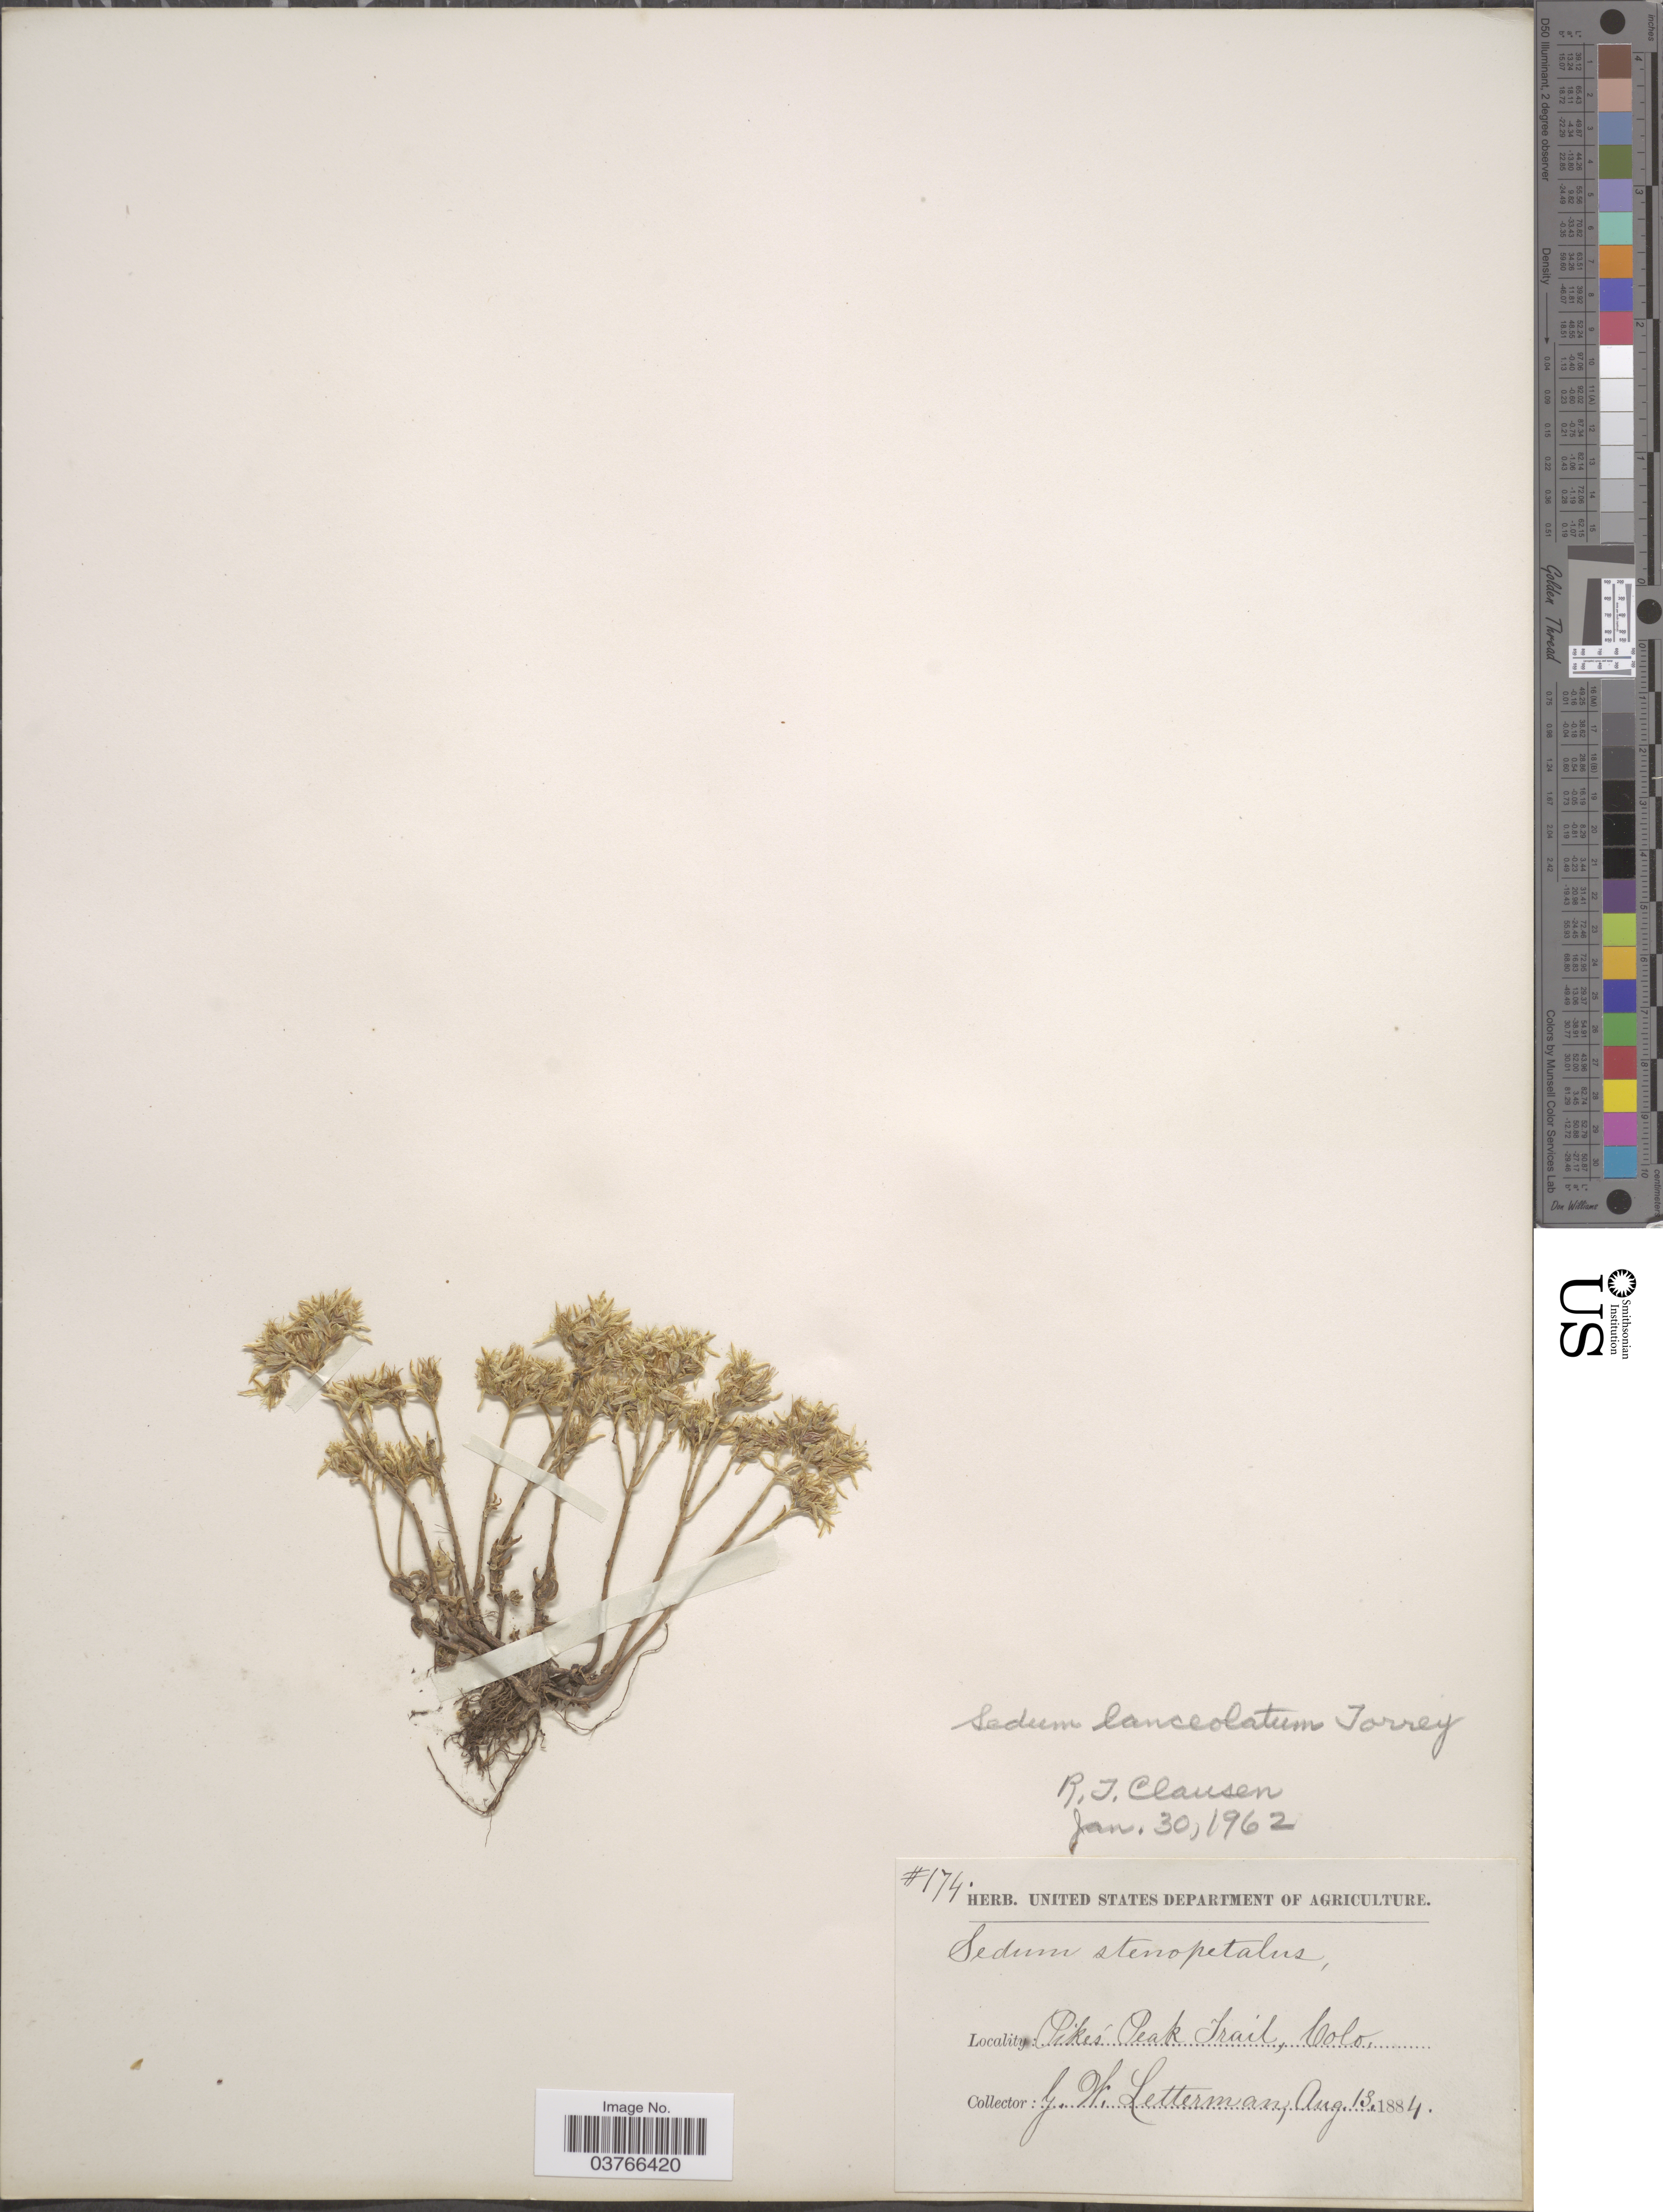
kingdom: Plantae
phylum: Tracheophyta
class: Magnoliopsida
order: Saxifragales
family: Crassulaceae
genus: Sedum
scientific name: Sedum lanceolatum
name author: Torr.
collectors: G. W. Letterman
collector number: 174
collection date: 1884-08-13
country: United States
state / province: Colorado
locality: Pikés Peak Trail.